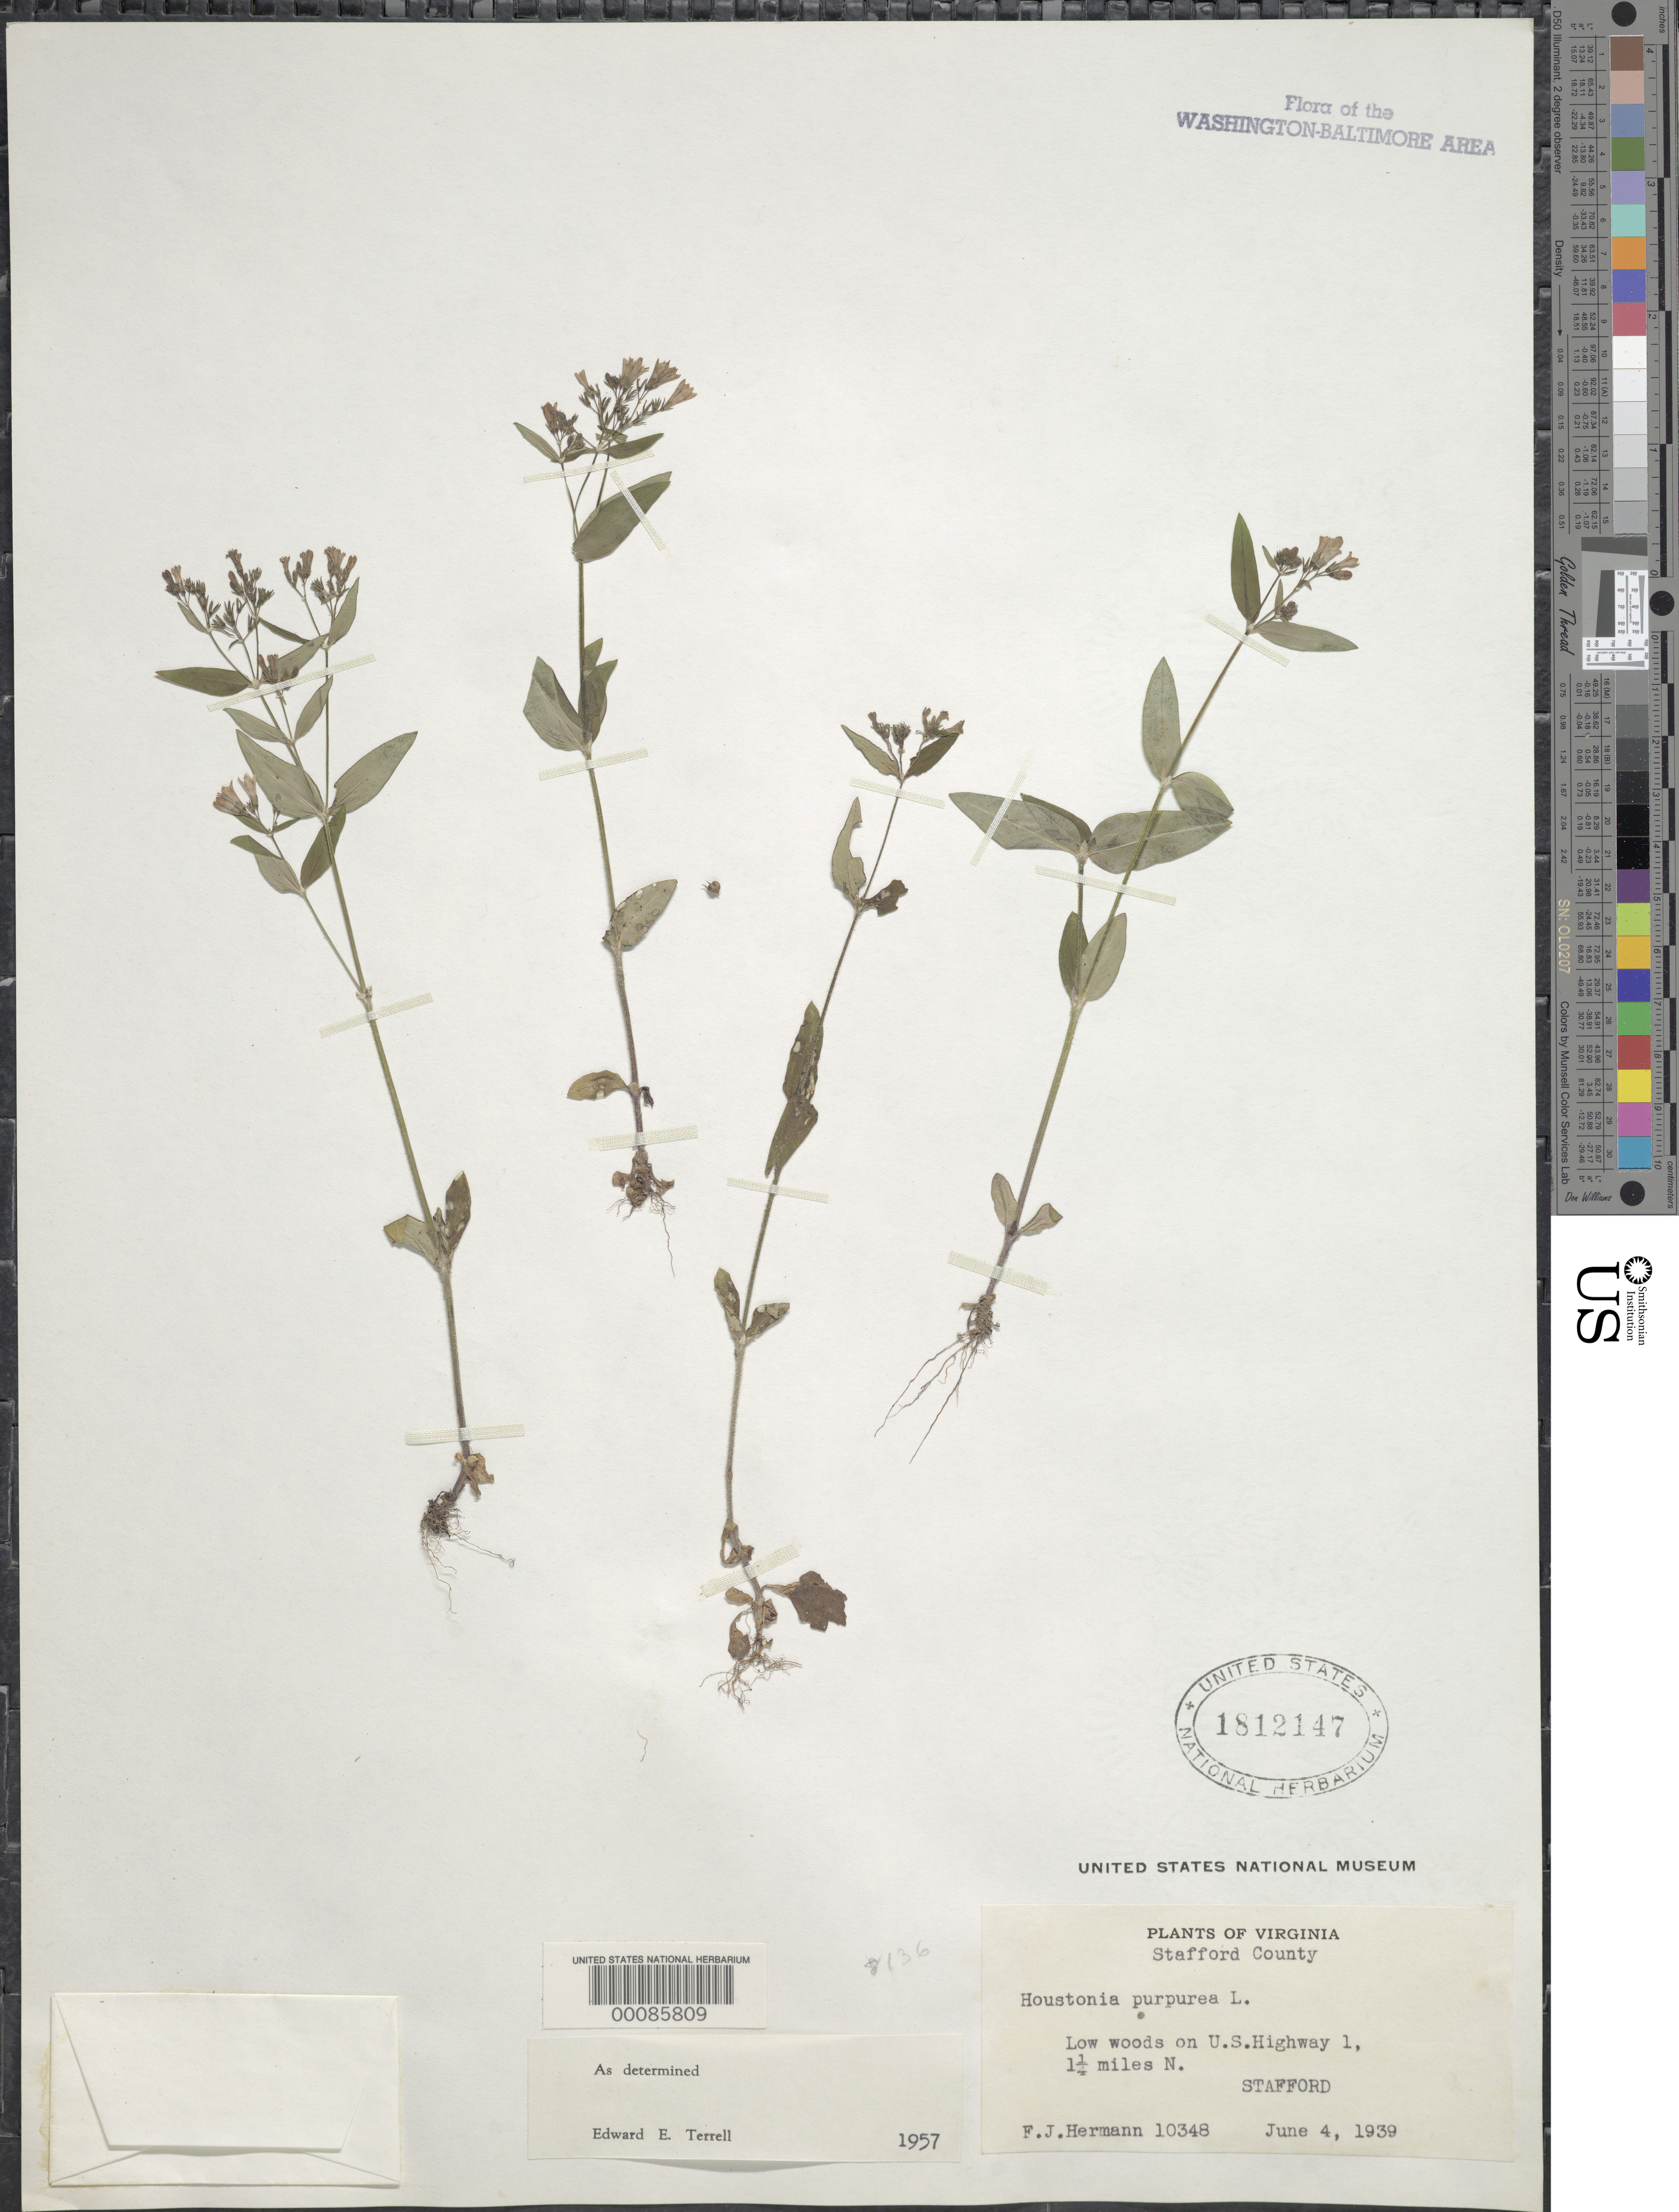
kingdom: Plantae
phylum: Tracheophyta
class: Magnoliopsida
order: Gentianales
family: Rubiaceae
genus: Houstonia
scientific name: Houstonia purpurea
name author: L.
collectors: F. J. Hermann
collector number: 10348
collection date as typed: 04 Jun 1939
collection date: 1939-06-04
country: United States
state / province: Virginia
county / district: Stafford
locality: US Highway 1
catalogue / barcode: US 1812147